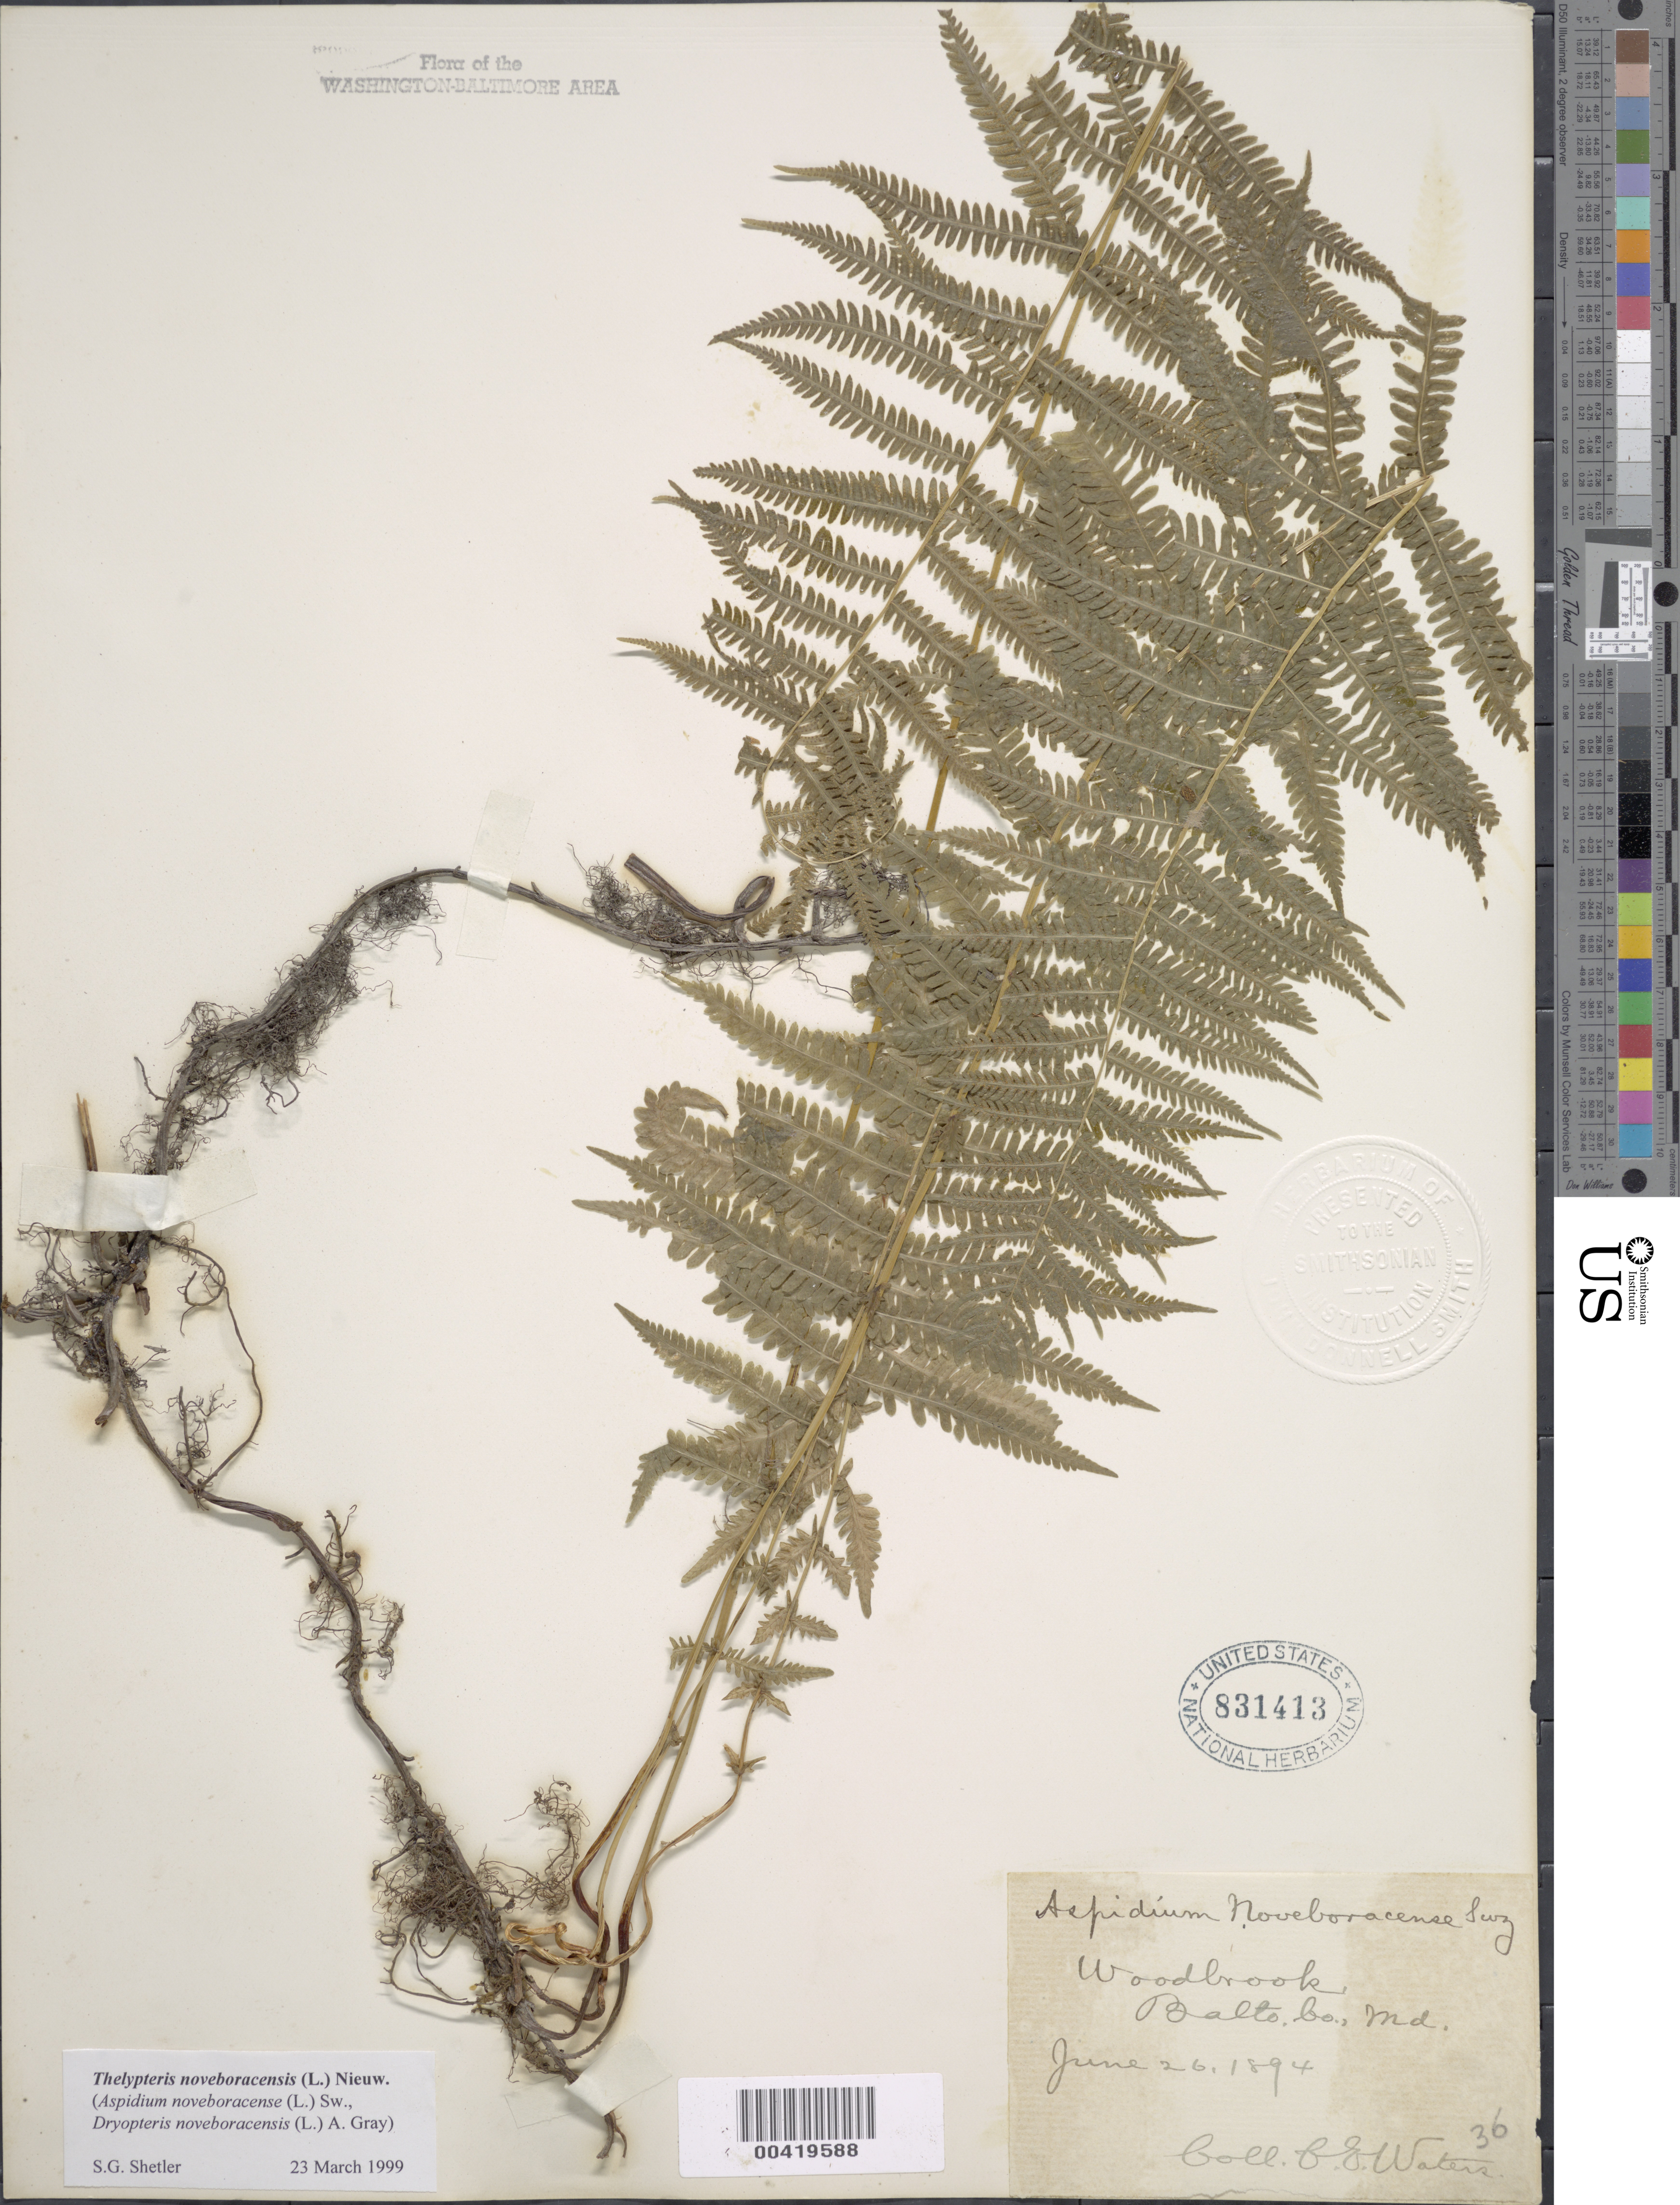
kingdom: Plantae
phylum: Tracheophyta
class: Polypodiopsida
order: Polypodiales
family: Thelypteridaceae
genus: Parathelypteris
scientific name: Parathelypteris noveboracensis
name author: (L.) Ching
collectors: C. Waters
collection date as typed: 26 Jun 1894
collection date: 1894-06-26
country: United States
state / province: Maryland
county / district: Baltimore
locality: Wood Brook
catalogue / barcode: US 831413